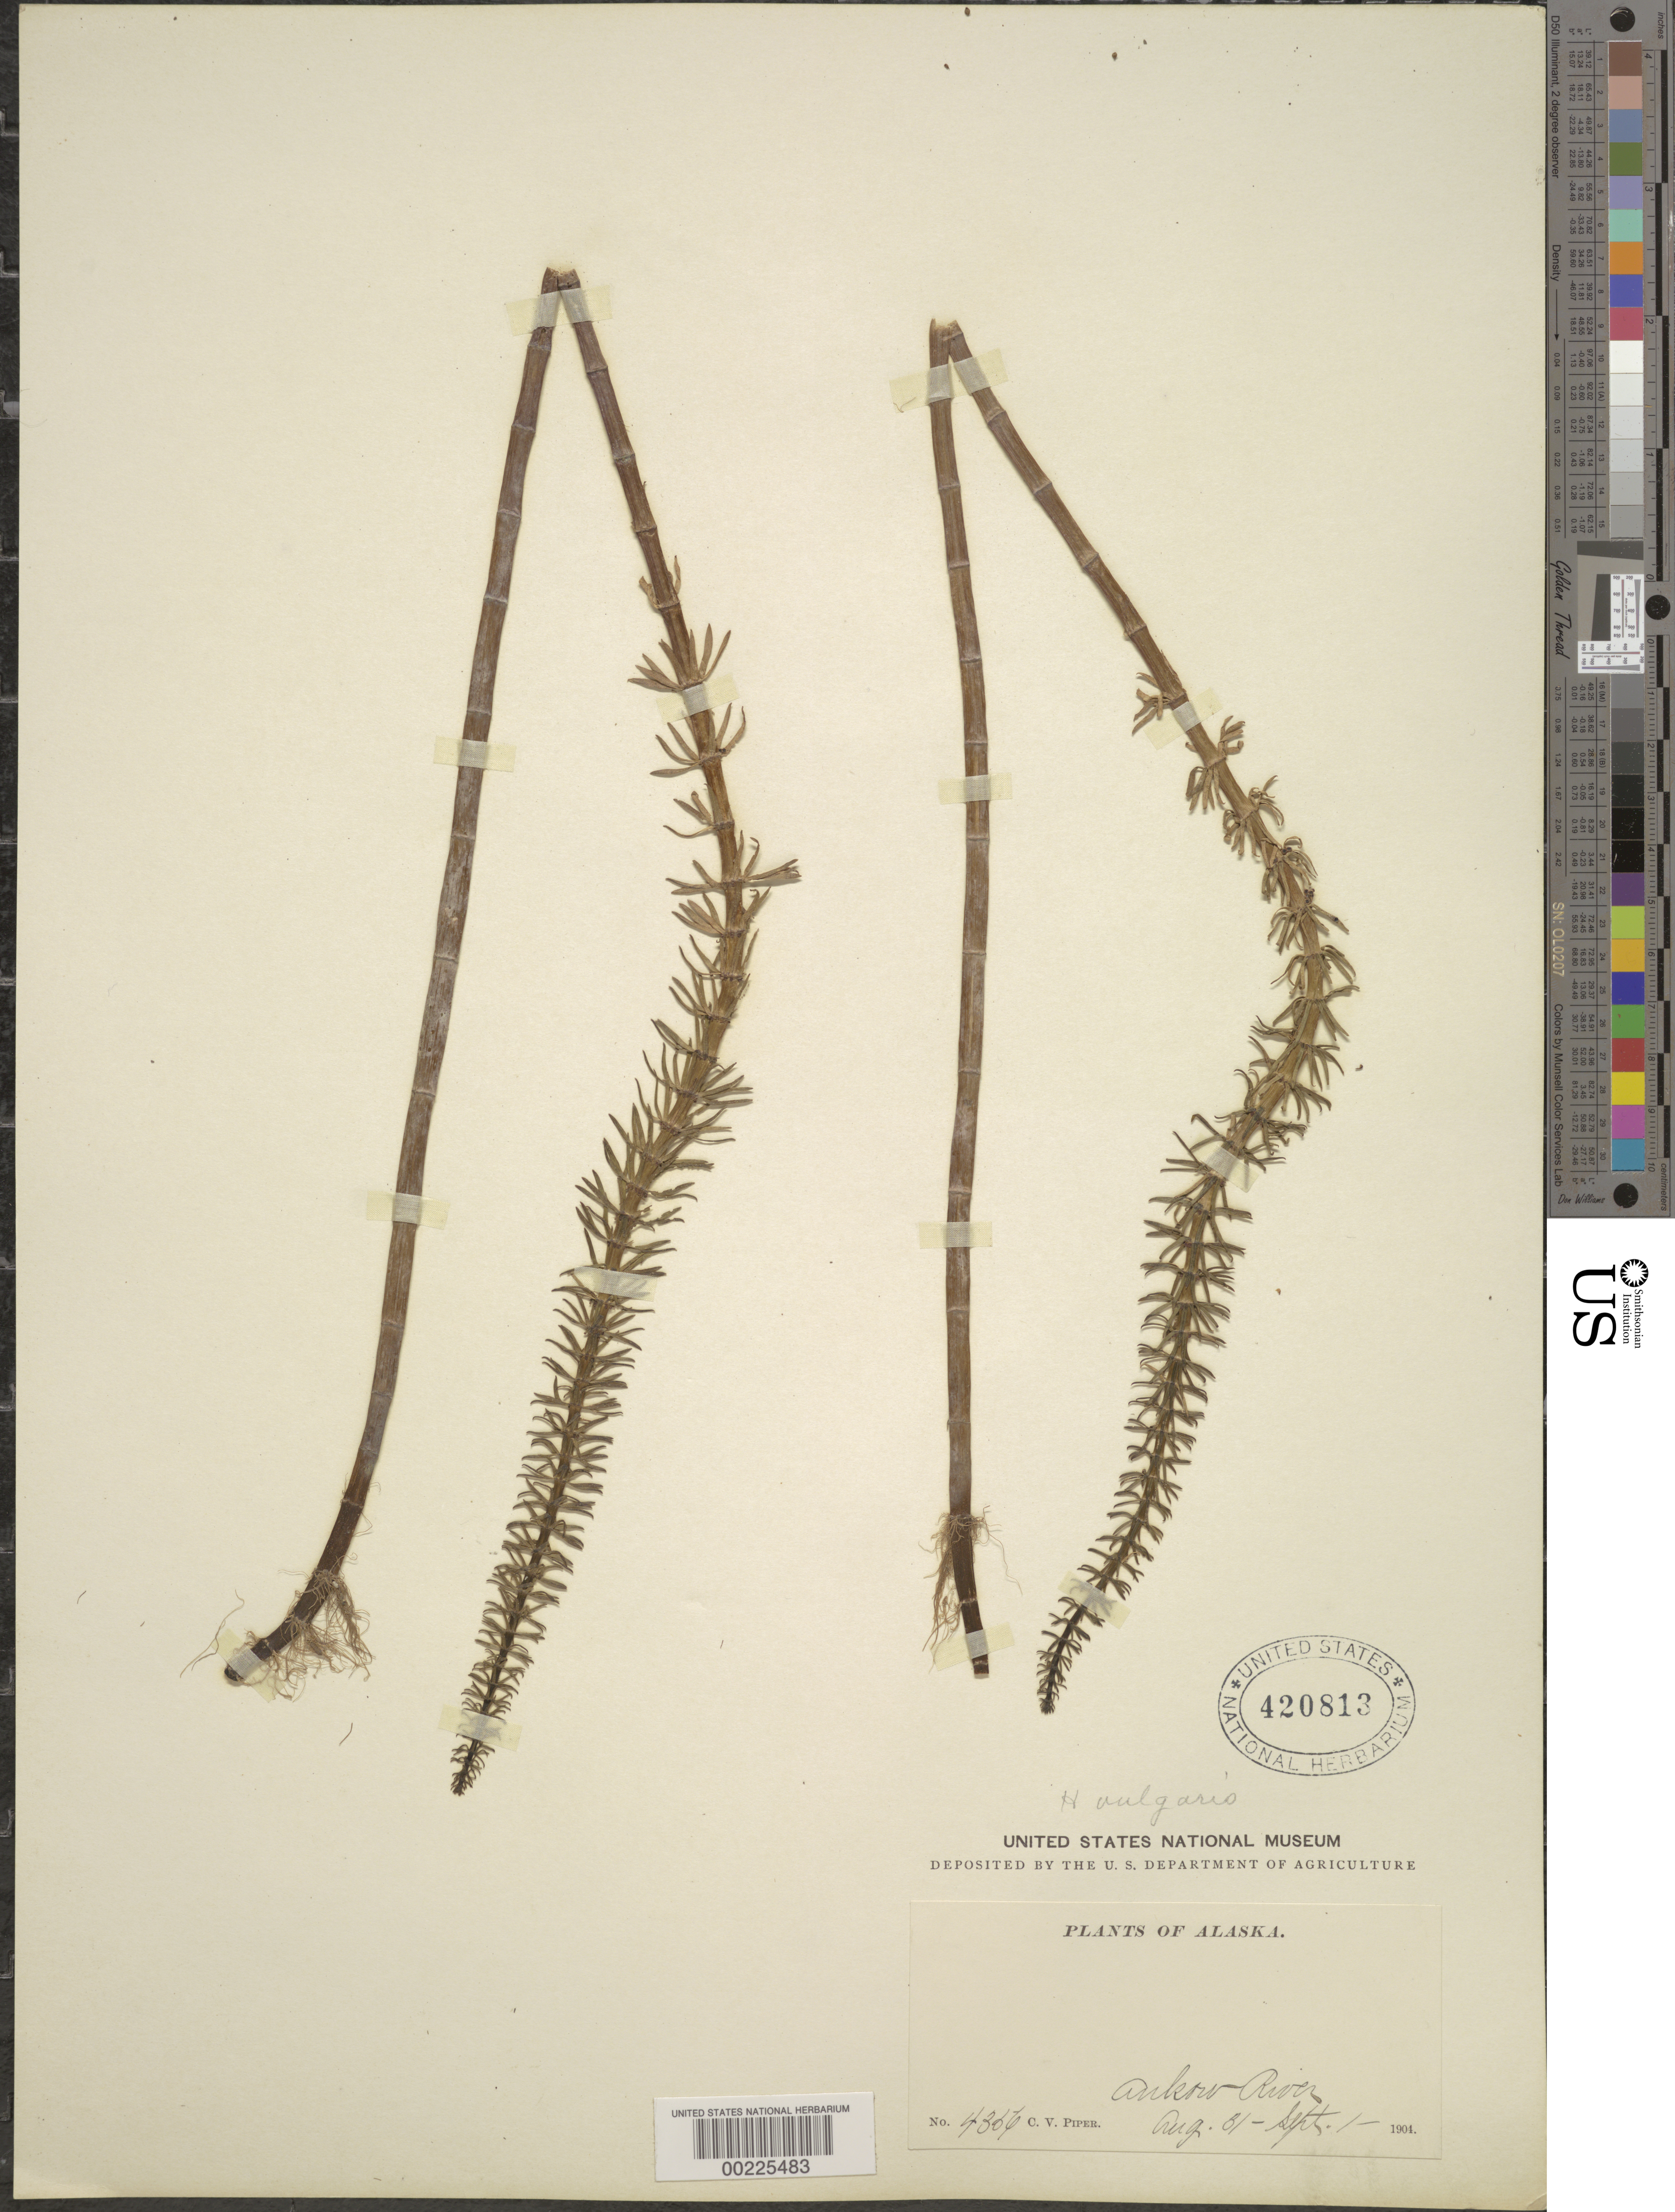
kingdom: Plantae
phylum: Tracheophyta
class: Magnoliopsida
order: Lamiales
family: Plantaginaceae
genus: Hippuris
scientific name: Hippuris vulgaris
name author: L.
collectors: C. V. Piper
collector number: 4356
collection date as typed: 31 Aug 1904 to 01 Sep 1904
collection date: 1904-08-31/1904-09-01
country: United States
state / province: Alaska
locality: Ankow river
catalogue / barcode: US 420813